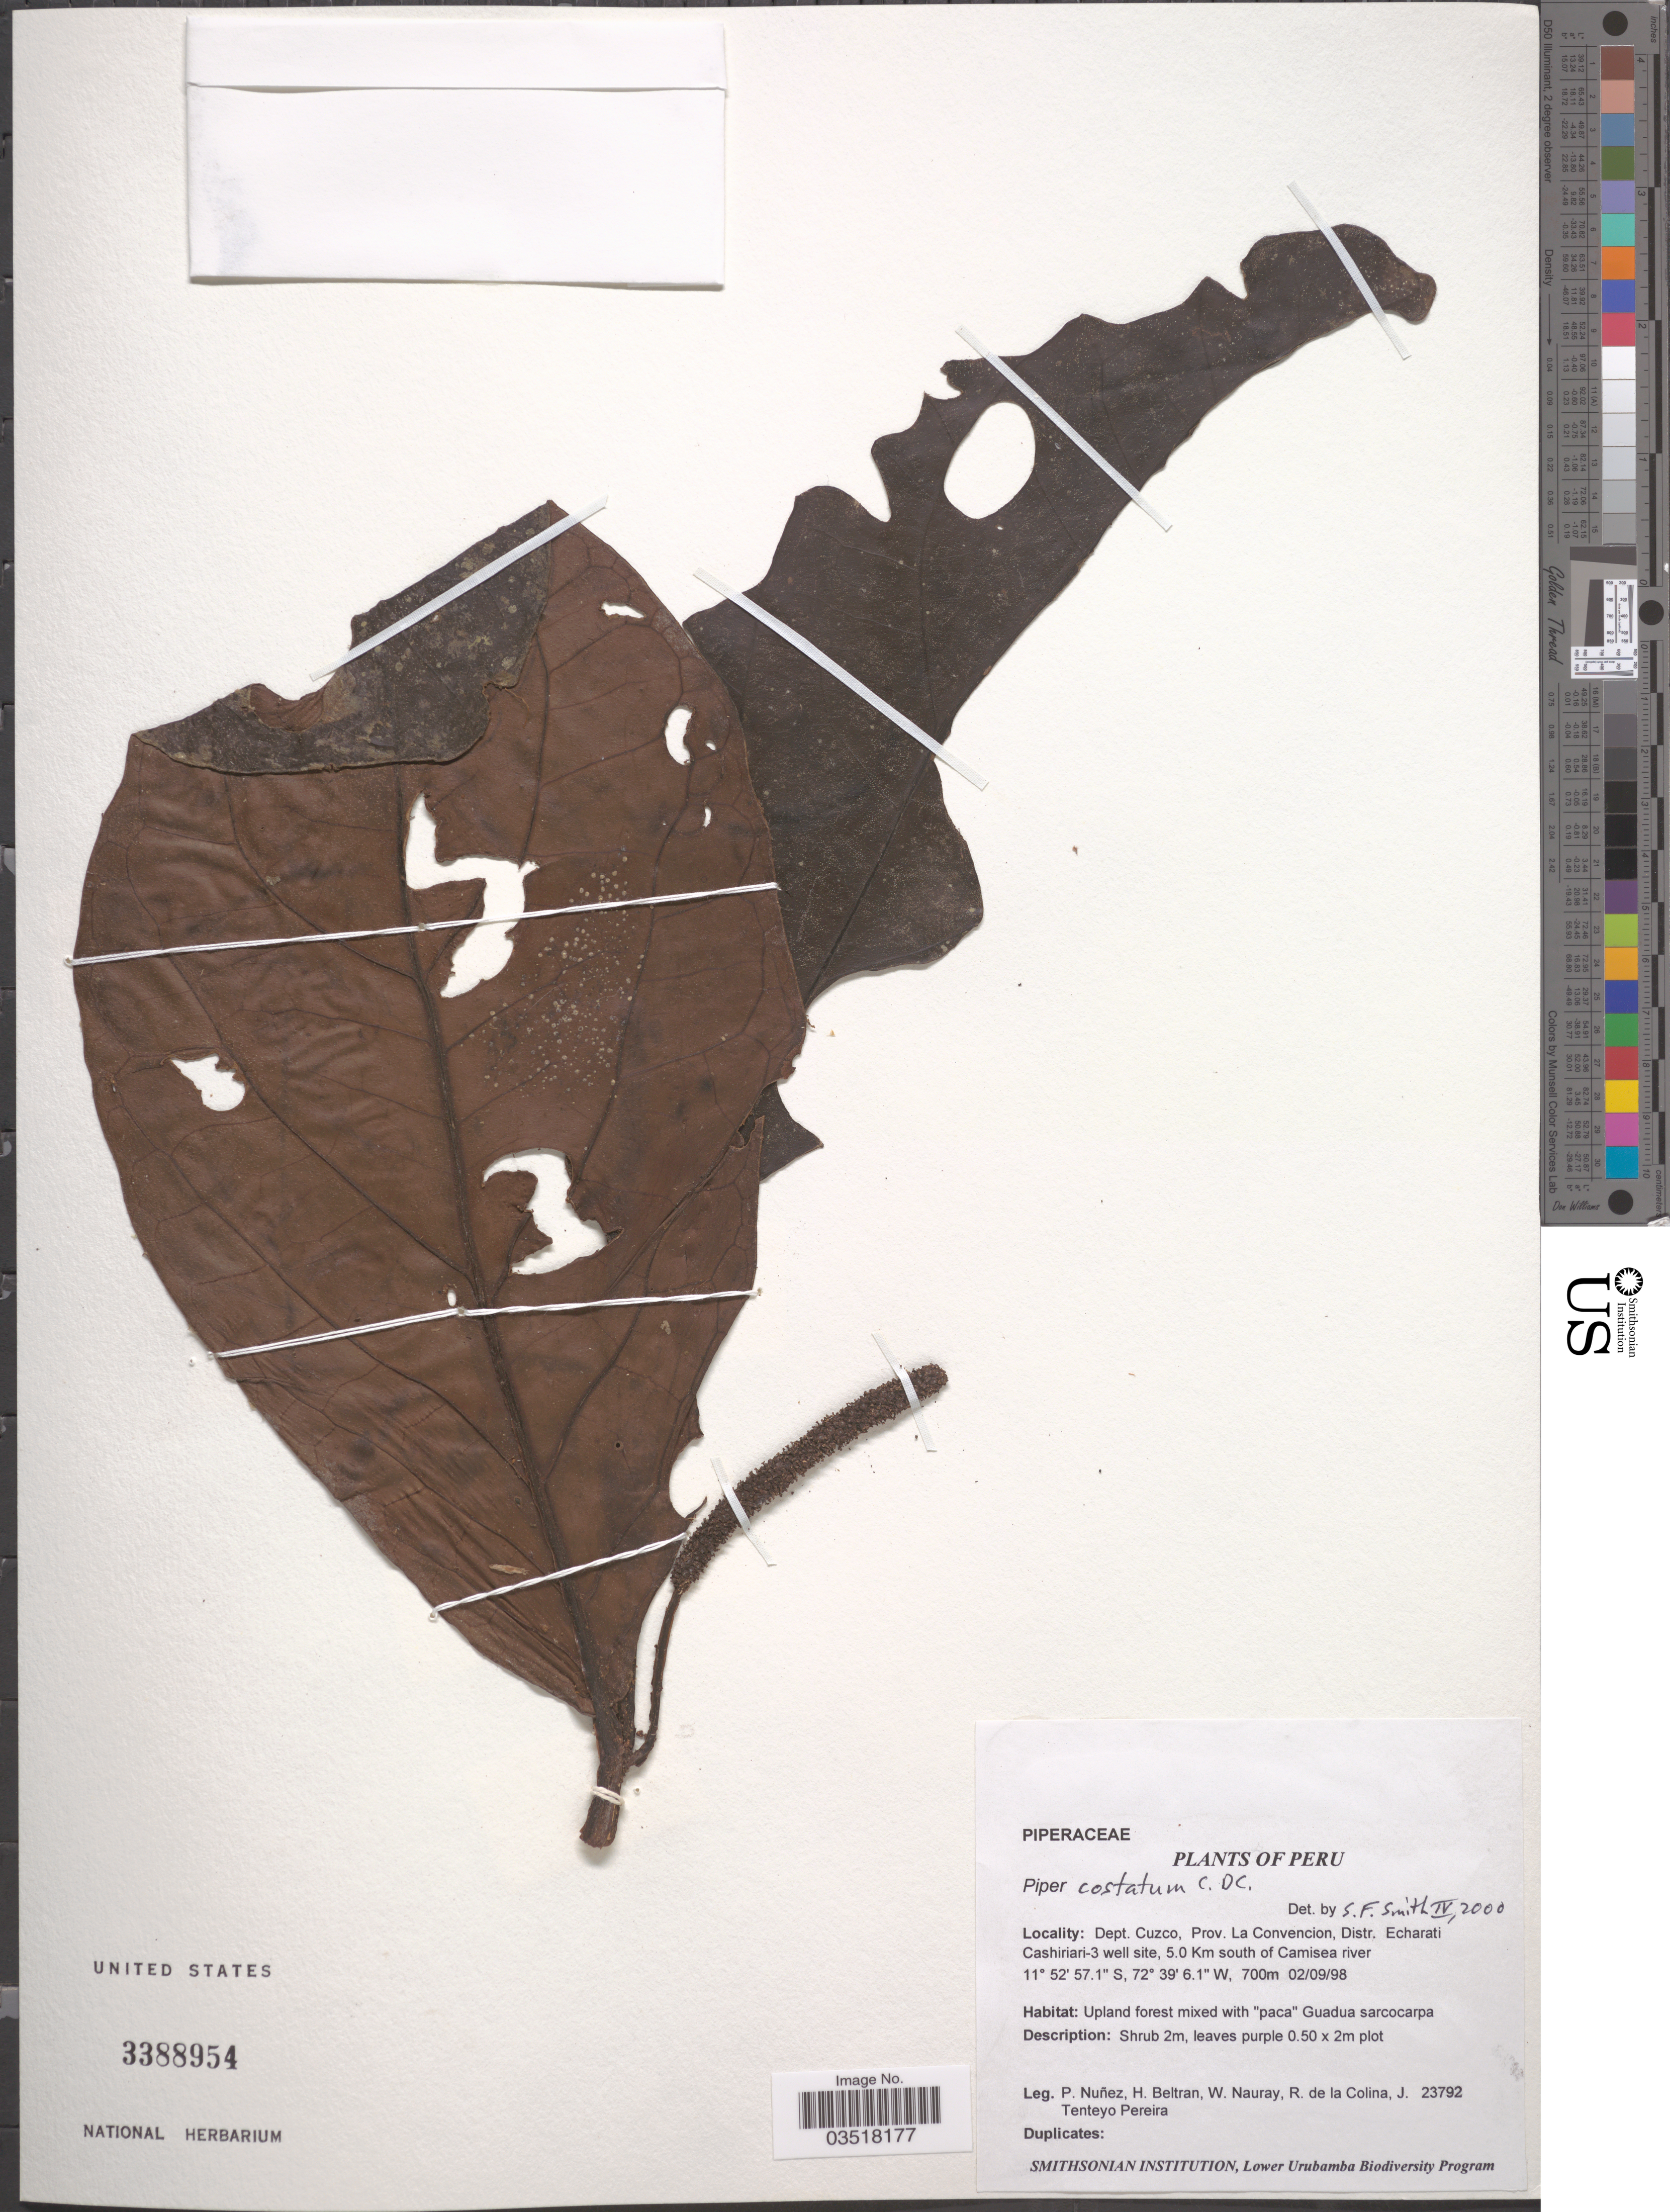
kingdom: Plantae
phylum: Tracheophyta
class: Magnoliopsida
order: Piperales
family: Piperaceae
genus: Piper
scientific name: Piper costatum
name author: C. DC.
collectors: P. Nuñez V., H. Beltran, W. Nauray, R. Colina & T. Pereira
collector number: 23792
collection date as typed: Transcribed d/m/y: 2/9/98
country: Peru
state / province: Cusco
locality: Dept. Cuzco, Prov. La Convencion, Distr. Echarati Cashiriari-3 well site, 5.0 Km south of Camisea river.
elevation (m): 700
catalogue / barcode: US 3388954